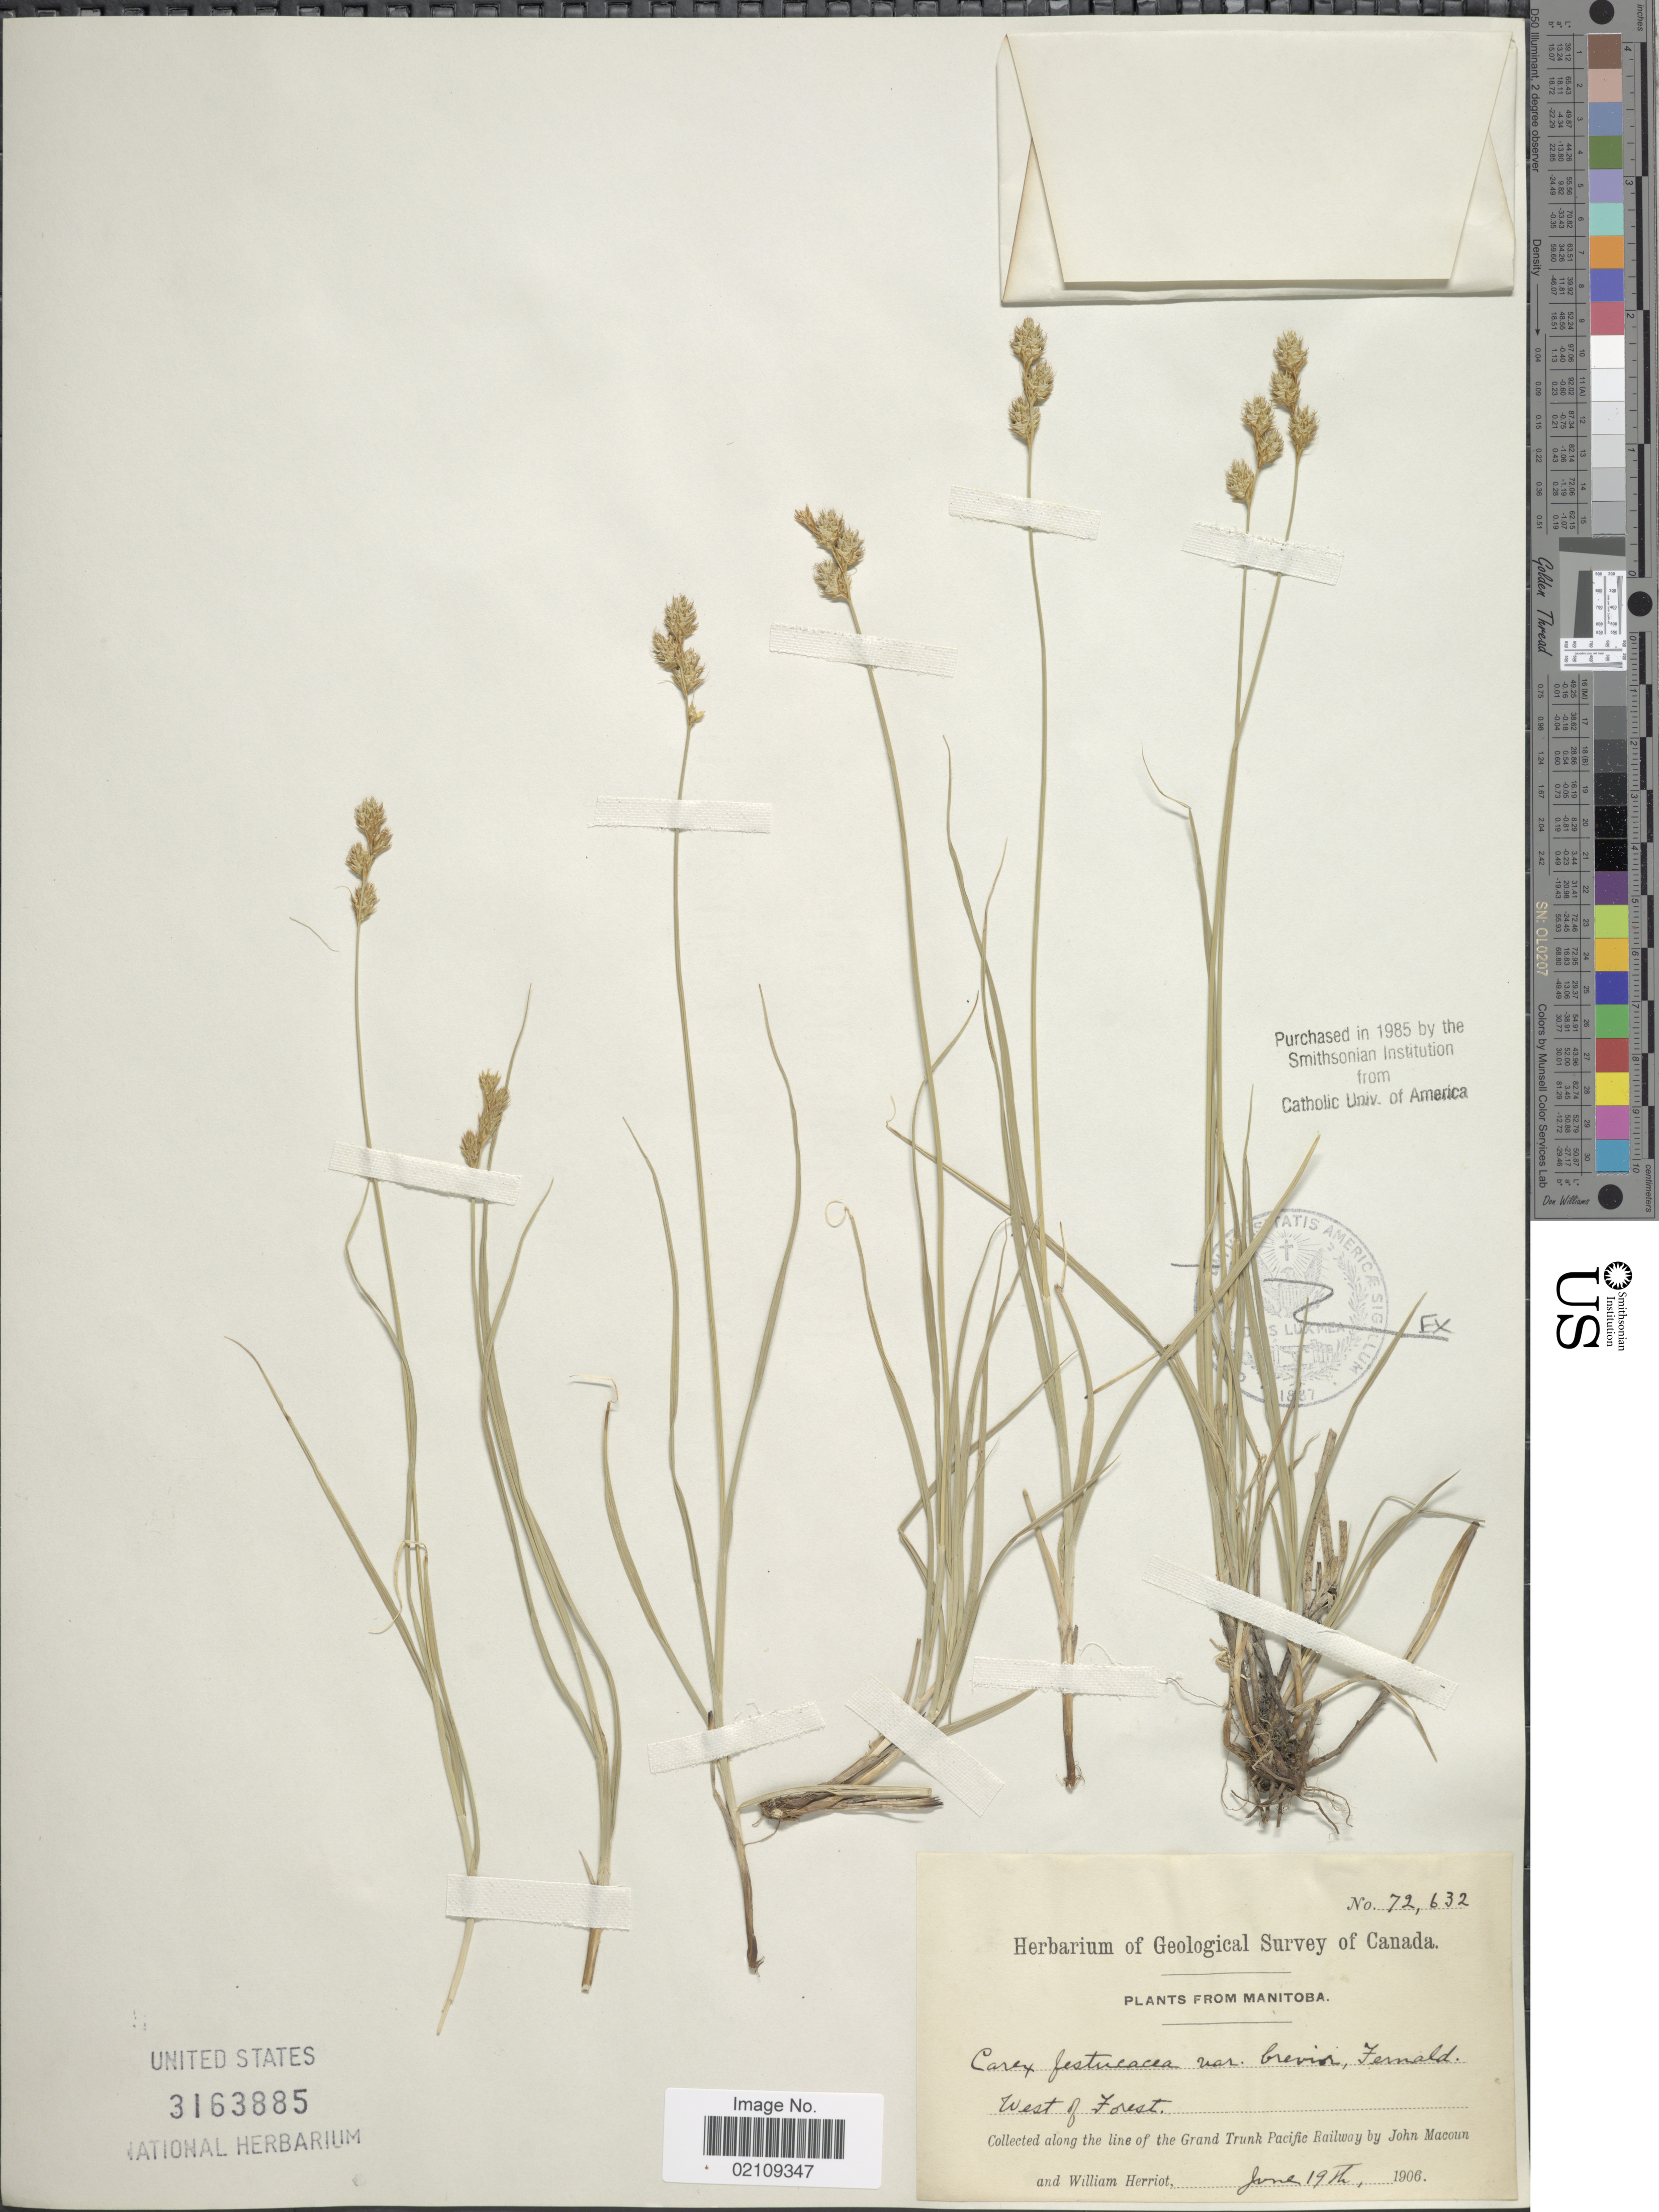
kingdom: Plantae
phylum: Tracheophyta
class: Liliopsida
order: Poales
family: Cyperaceae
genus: Carex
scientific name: Carex festucacea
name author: Willd.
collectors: J. Macoun & W. Herriot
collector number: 72632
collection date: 1906-06-19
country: Canada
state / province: Manitoba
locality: West of Forest, Along the line of the Grand Trunk Pacific Railway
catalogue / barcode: US 3163885